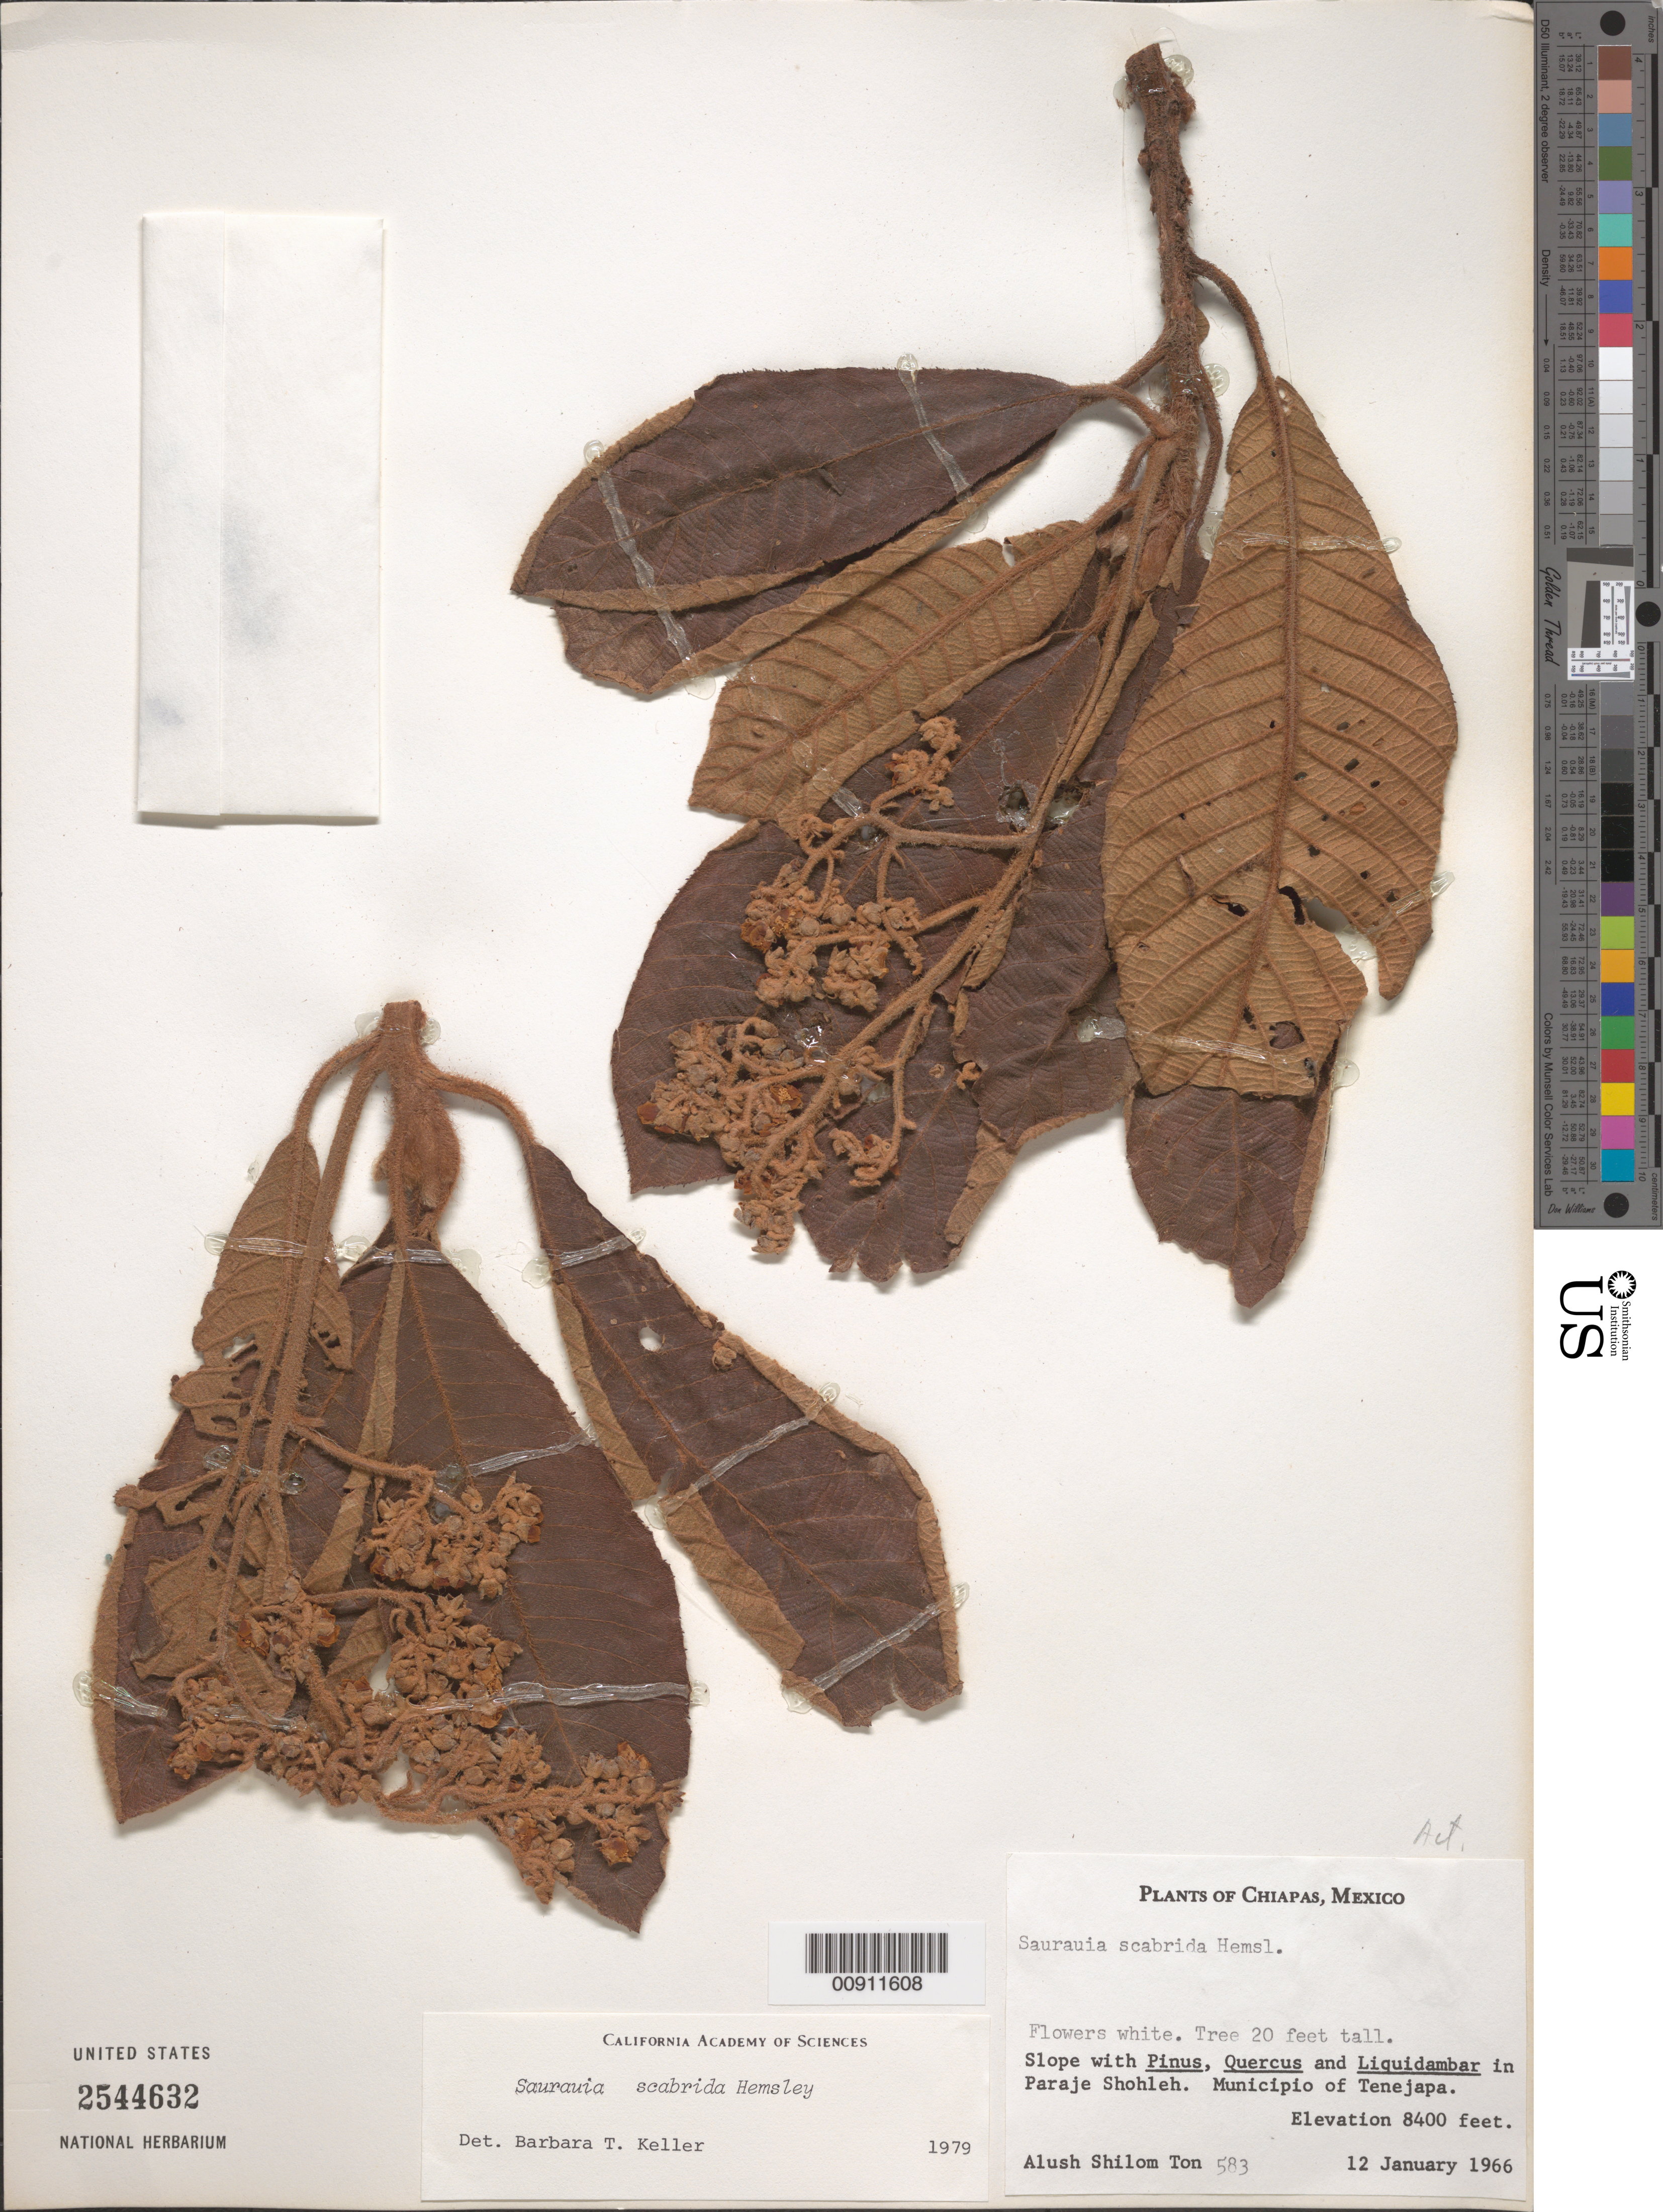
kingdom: Plantae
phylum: Tracheophyta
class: Magnoliopsida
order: Ericales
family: Actinidiaceae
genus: Saurauia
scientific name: Saurauia scabrida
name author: Hemsl.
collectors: A. Shilom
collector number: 583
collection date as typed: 12 Jan 1966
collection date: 1966-01-12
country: Mexico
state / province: Chiapas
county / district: Tenejapa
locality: In Paraje Shohleh. Municipio of Tenejapa, Chiapas.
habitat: Slope with Pinus, Quercus and Liquidambar.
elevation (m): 2560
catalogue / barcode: US 2544632